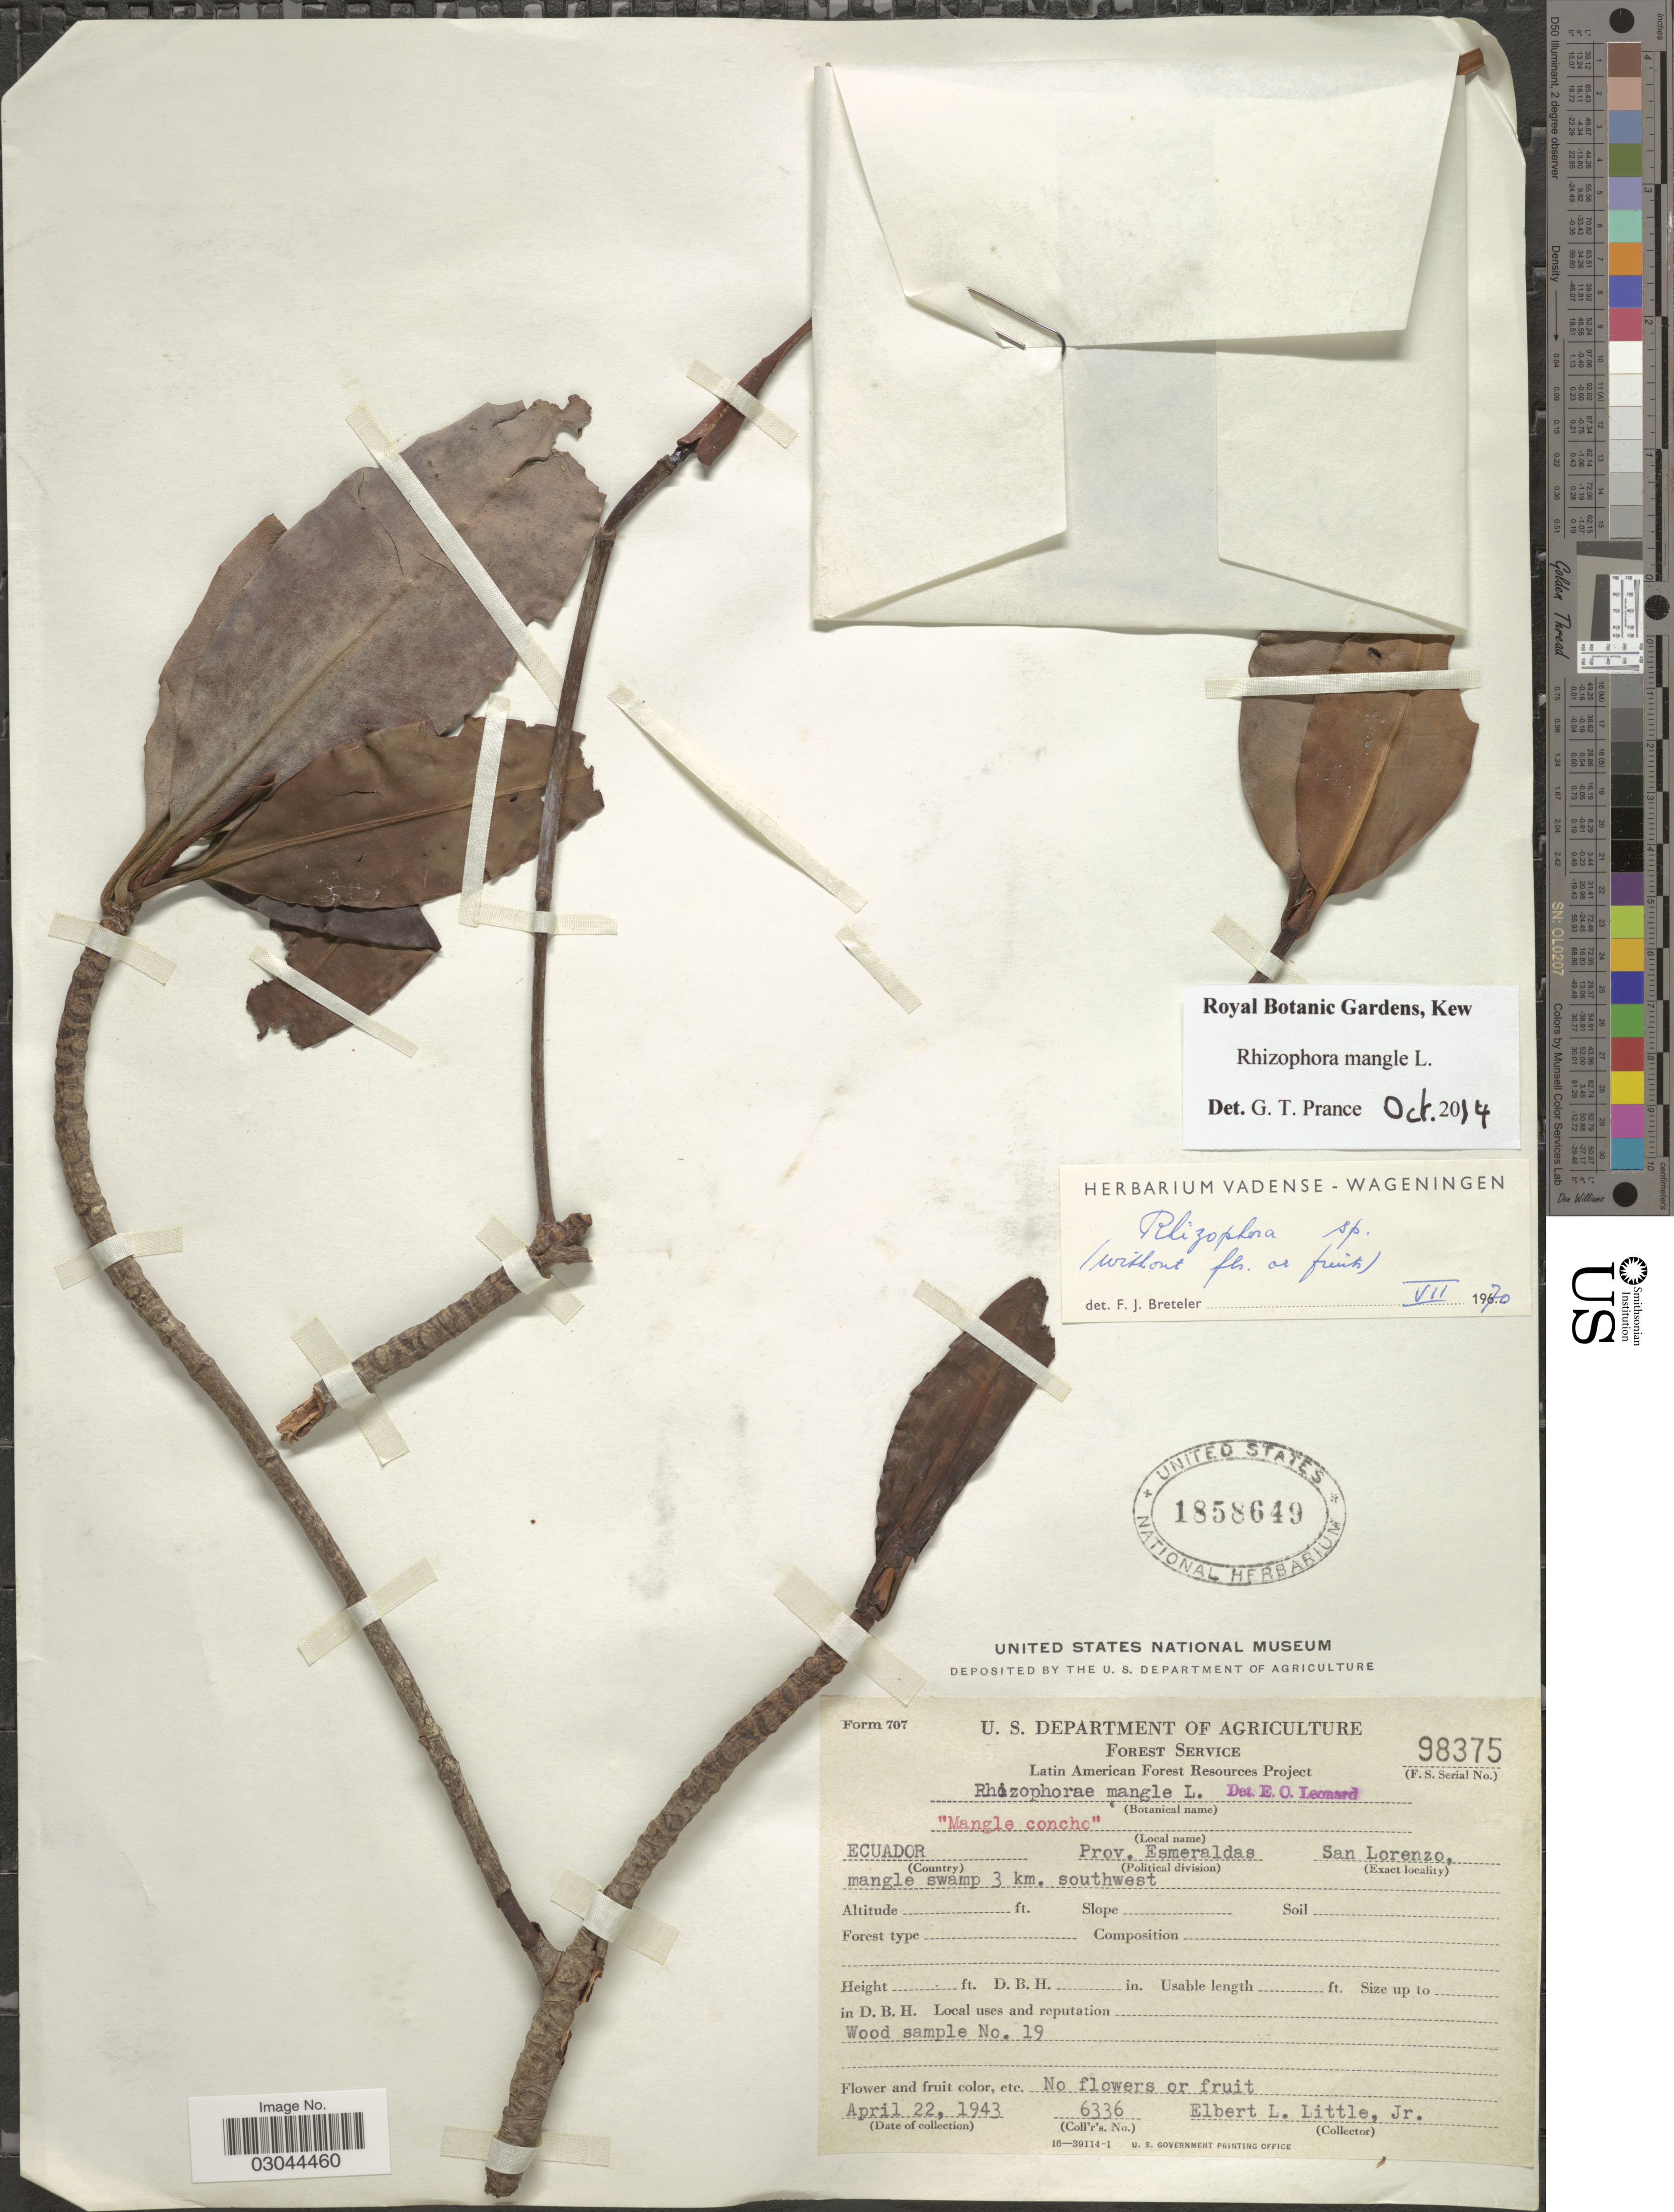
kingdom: Plantae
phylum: Tracheophyta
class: Magnoliopsida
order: Malpighiales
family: Rhizophoraceae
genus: Rhizophora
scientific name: Rhizophora mangle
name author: L.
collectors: E. L. Little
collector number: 6336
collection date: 1943-04-22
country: Ecuador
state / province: Esmeraldas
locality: Prov. Esmeraldas. San Lorenzo, mangle swamp 3 km. southwest.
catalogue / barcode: US 1858649